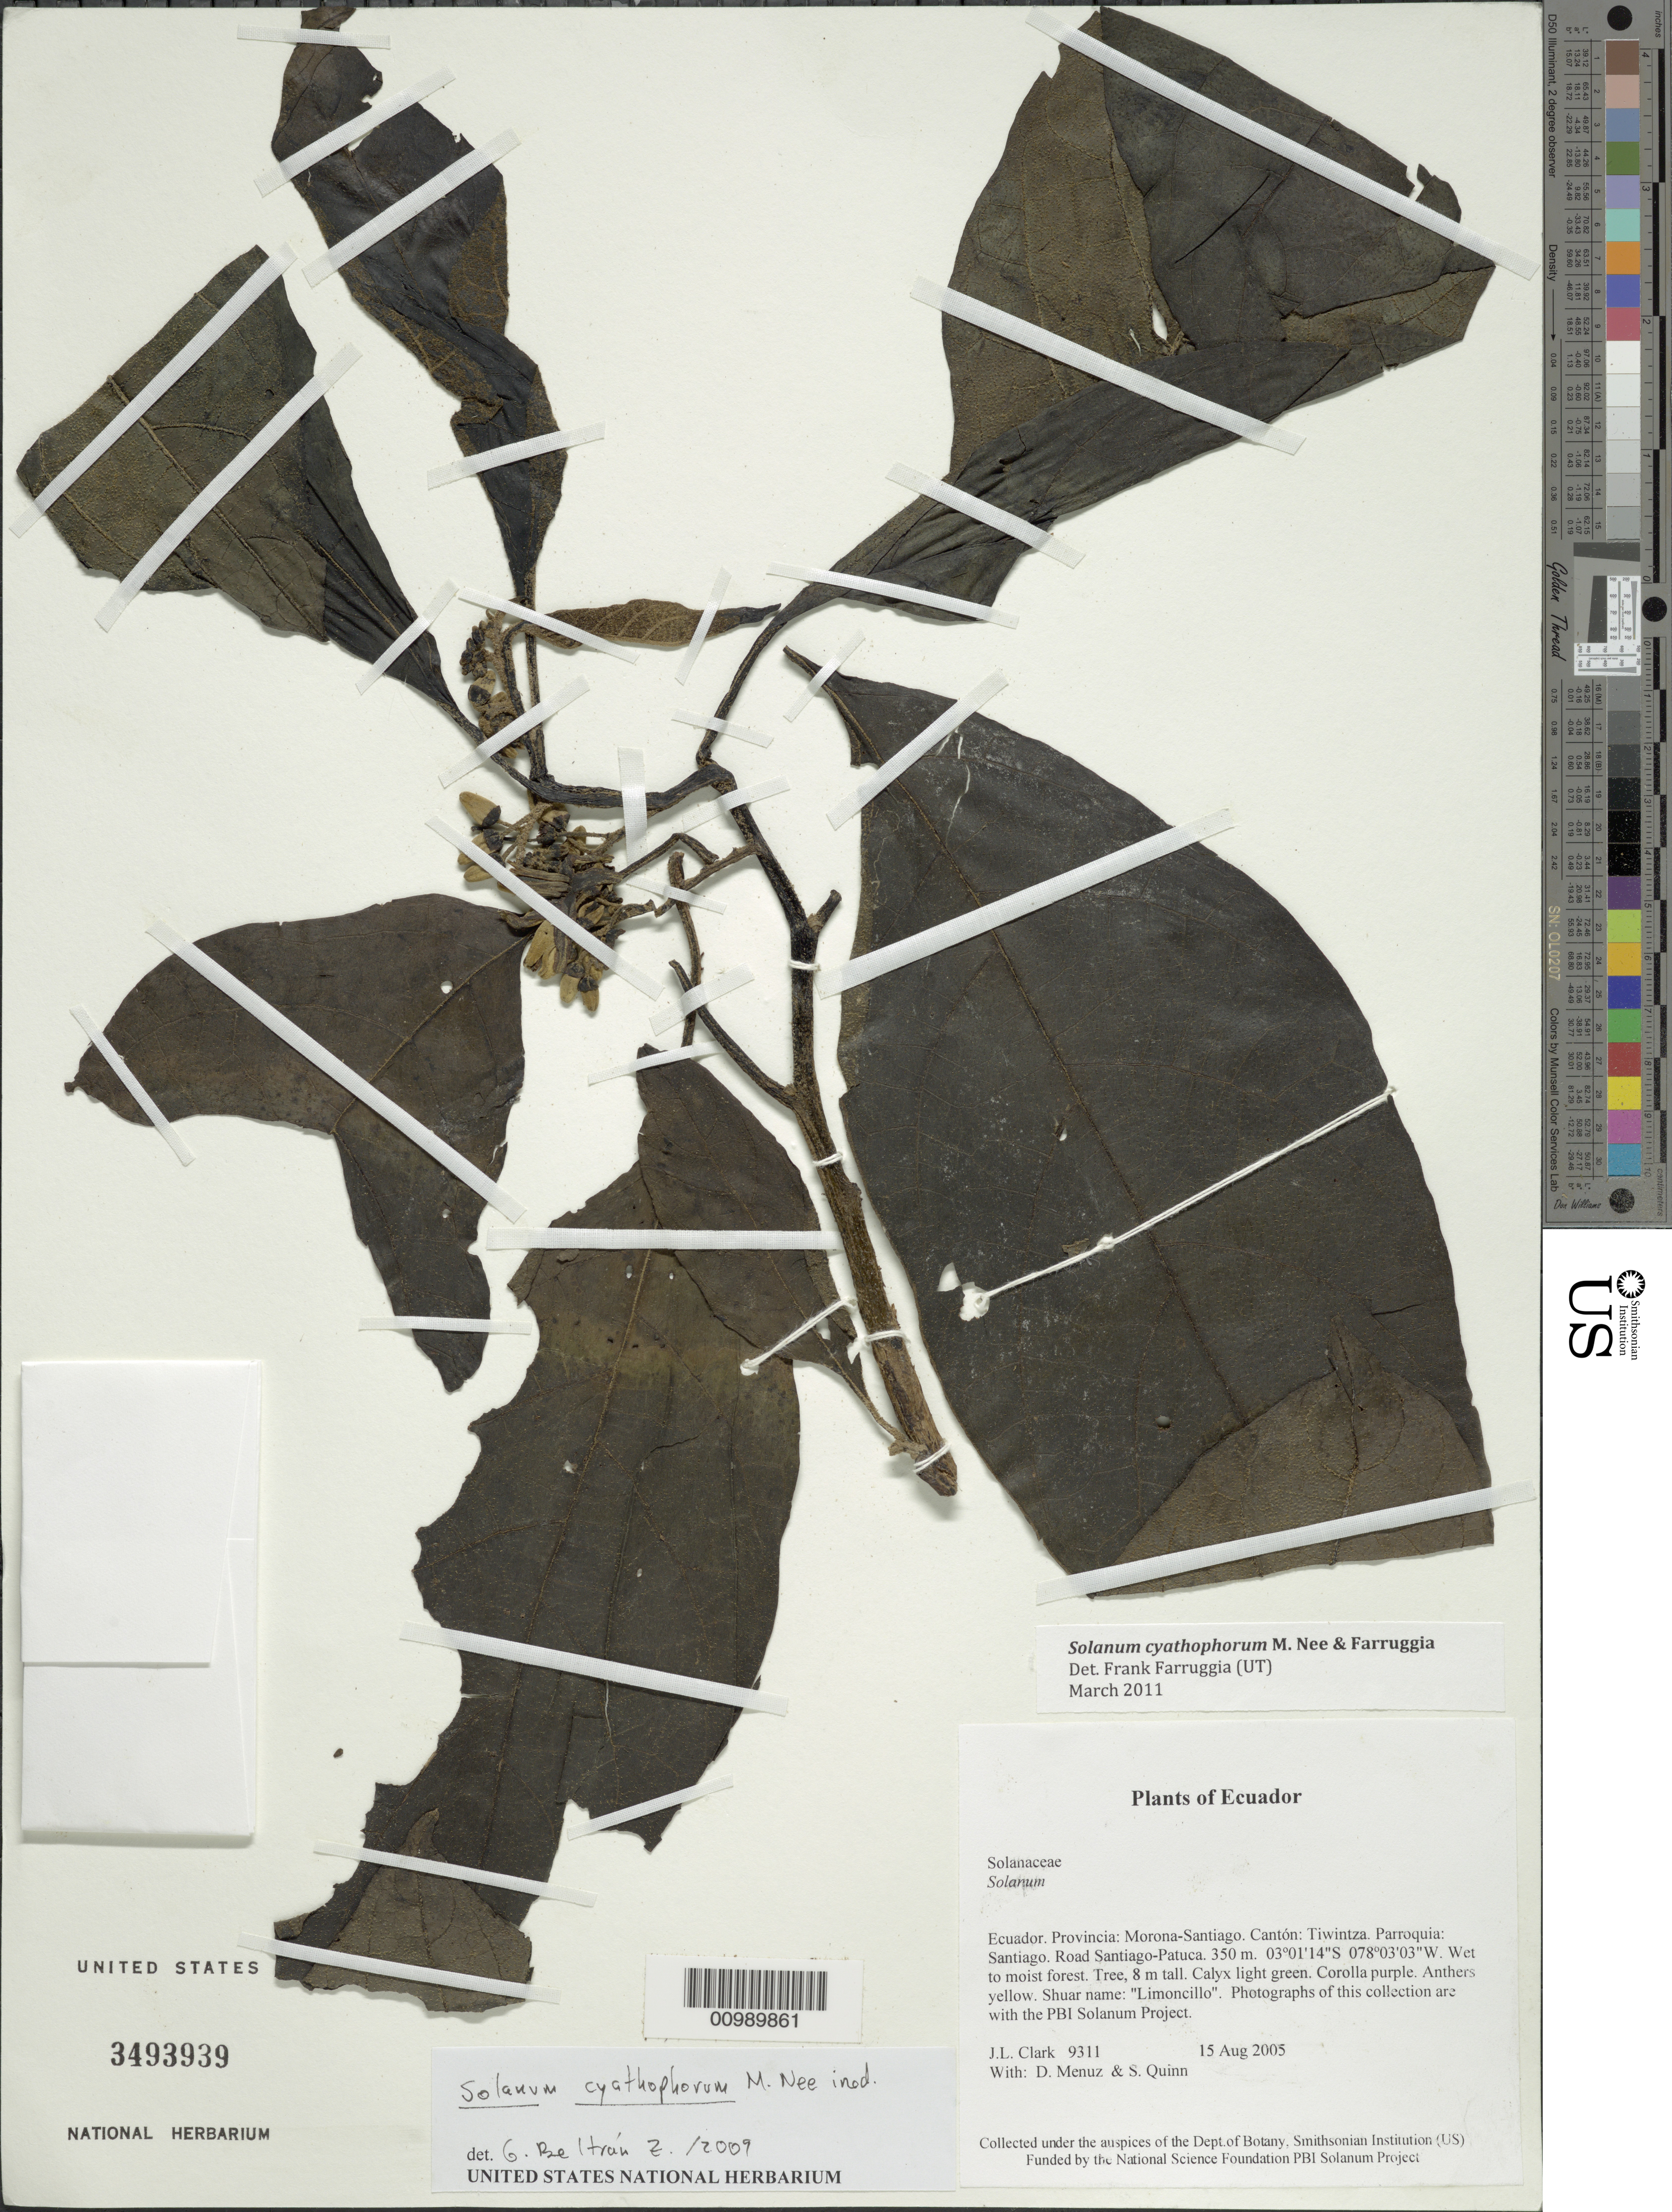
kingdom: Plantae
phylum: Tracheophyta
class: Magnoliopsida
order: Solanales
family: Solanaceae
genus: Solanum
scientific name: Solanum cyathophorum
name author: M. Nee & Farruggia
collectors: J. L. Clark, D. Menuz & S. Quinn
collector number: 9311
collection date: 2005-08-15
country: Ecuador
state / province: Morona-Santiago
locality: Cantón: Tiwintza. Parroquia: Santiago. Road Santiago-Patuca.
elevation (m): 350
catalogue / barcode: US 3493939